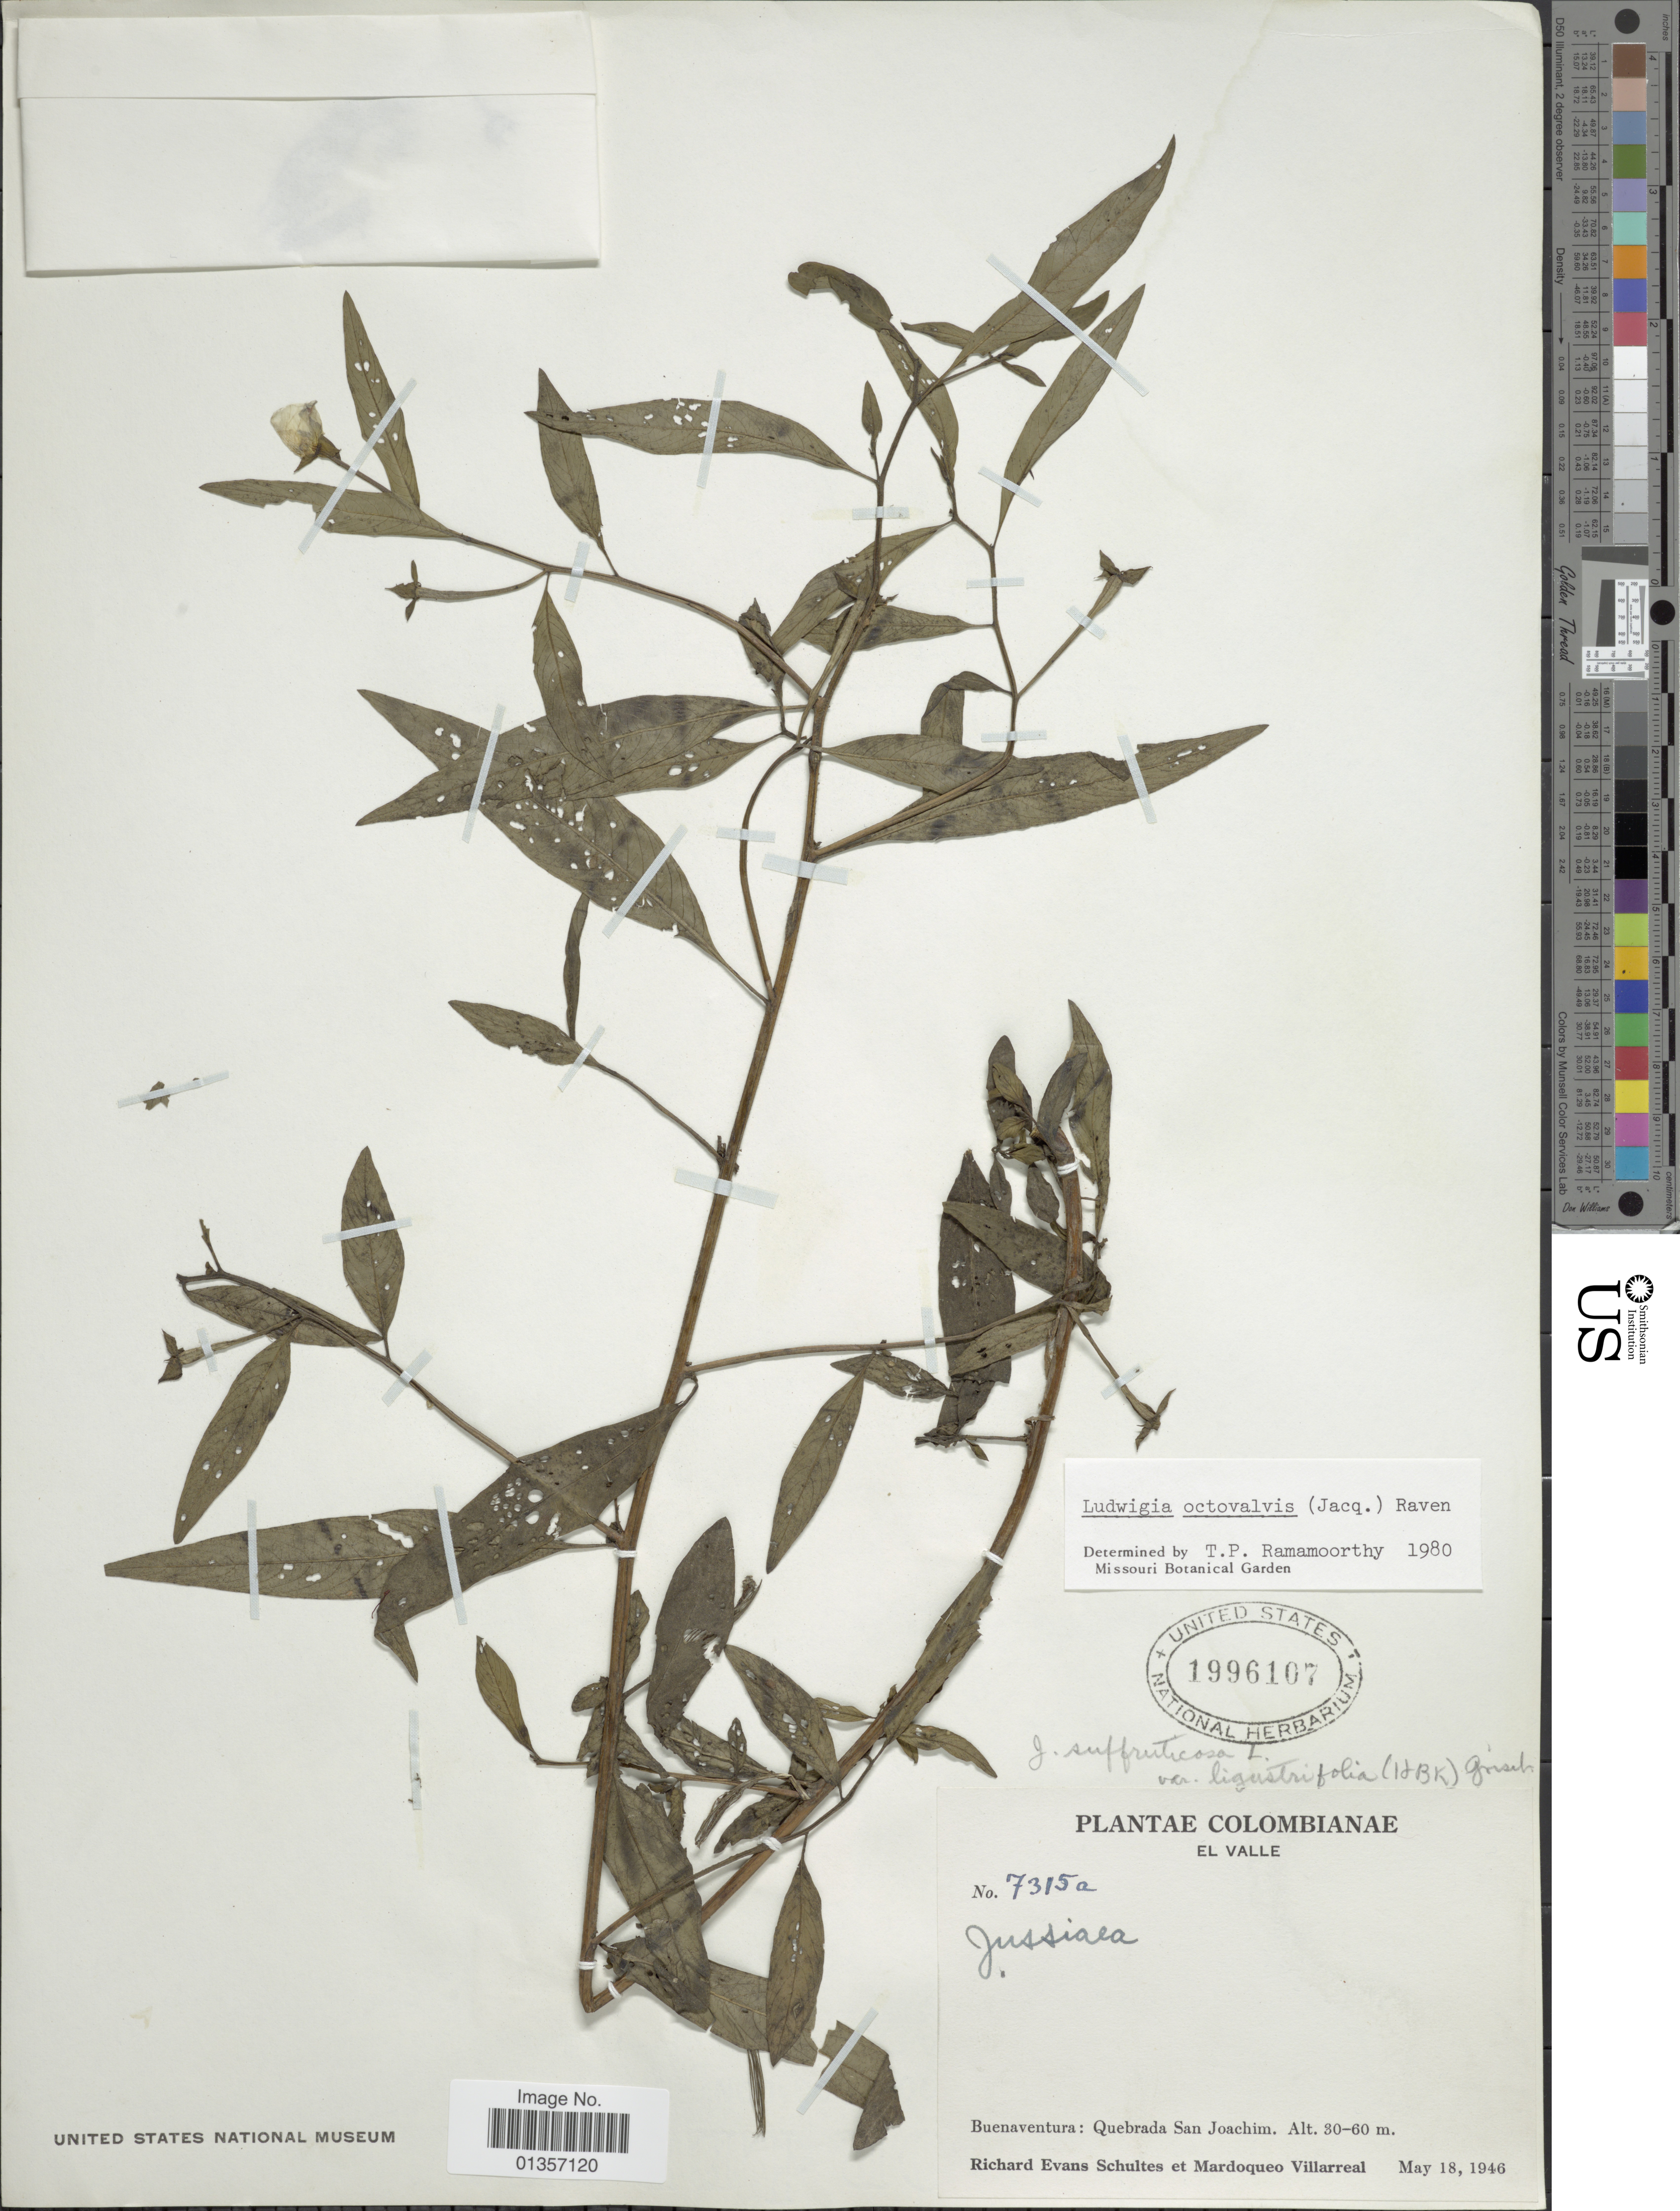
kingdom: Plantae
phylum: Tracheophyta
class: Magnoliopsida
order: Myrtales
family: Onagraceae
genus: Ludwigia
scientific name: Ludwigia octovalvis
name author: (Jacq.) P.H. Raven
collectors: R. E. Schultes & M. Villarreal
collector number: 7315a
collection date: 1946-05-18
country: Colombia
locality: El Valle. Buenaventura: Quebrada San Joachim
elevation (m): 30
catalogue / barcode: US 1996107